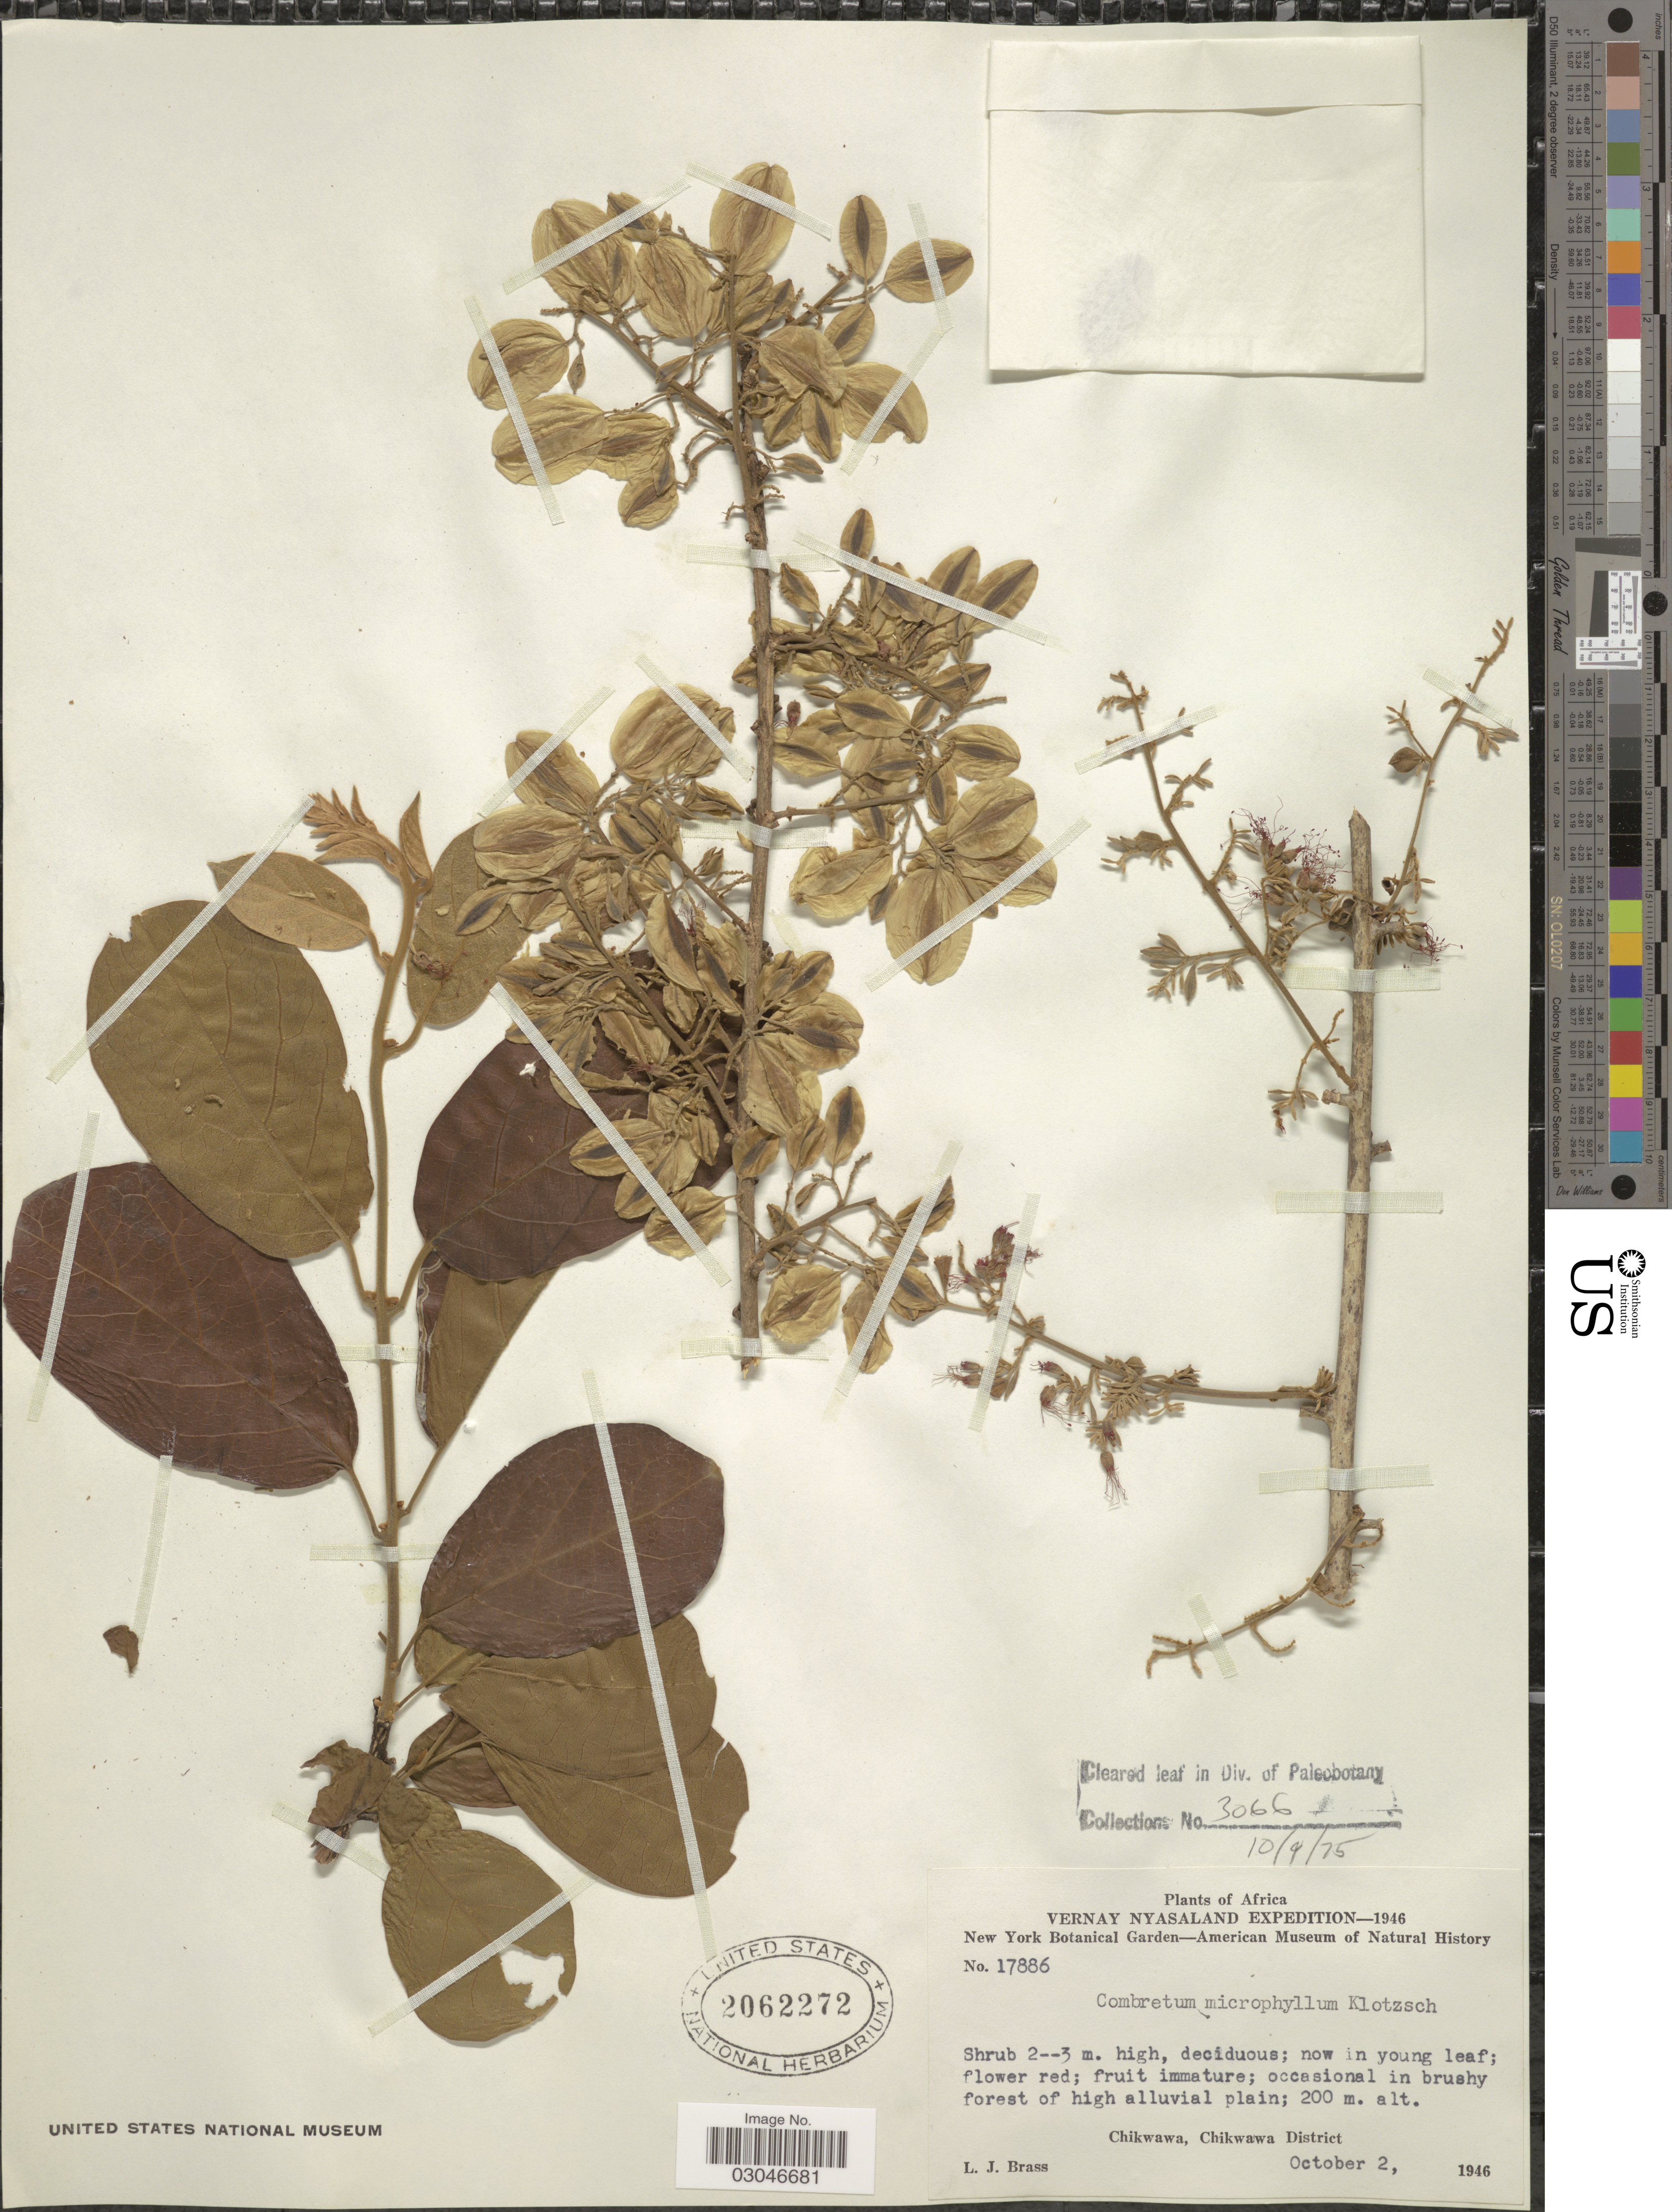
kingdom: Plantae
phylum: Tracheophyta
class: Magnoliopsida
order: Myrtales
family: Combretaceae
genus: Combretum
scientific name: Combretum microphyllum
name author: Klotzsch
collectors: L. J. Brass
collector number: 17886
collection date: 1946-10-02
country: Malawi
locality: Vernay Nyasaland. Chikwawa, Chikwawa District.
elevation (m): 200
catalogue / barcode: US 2062272